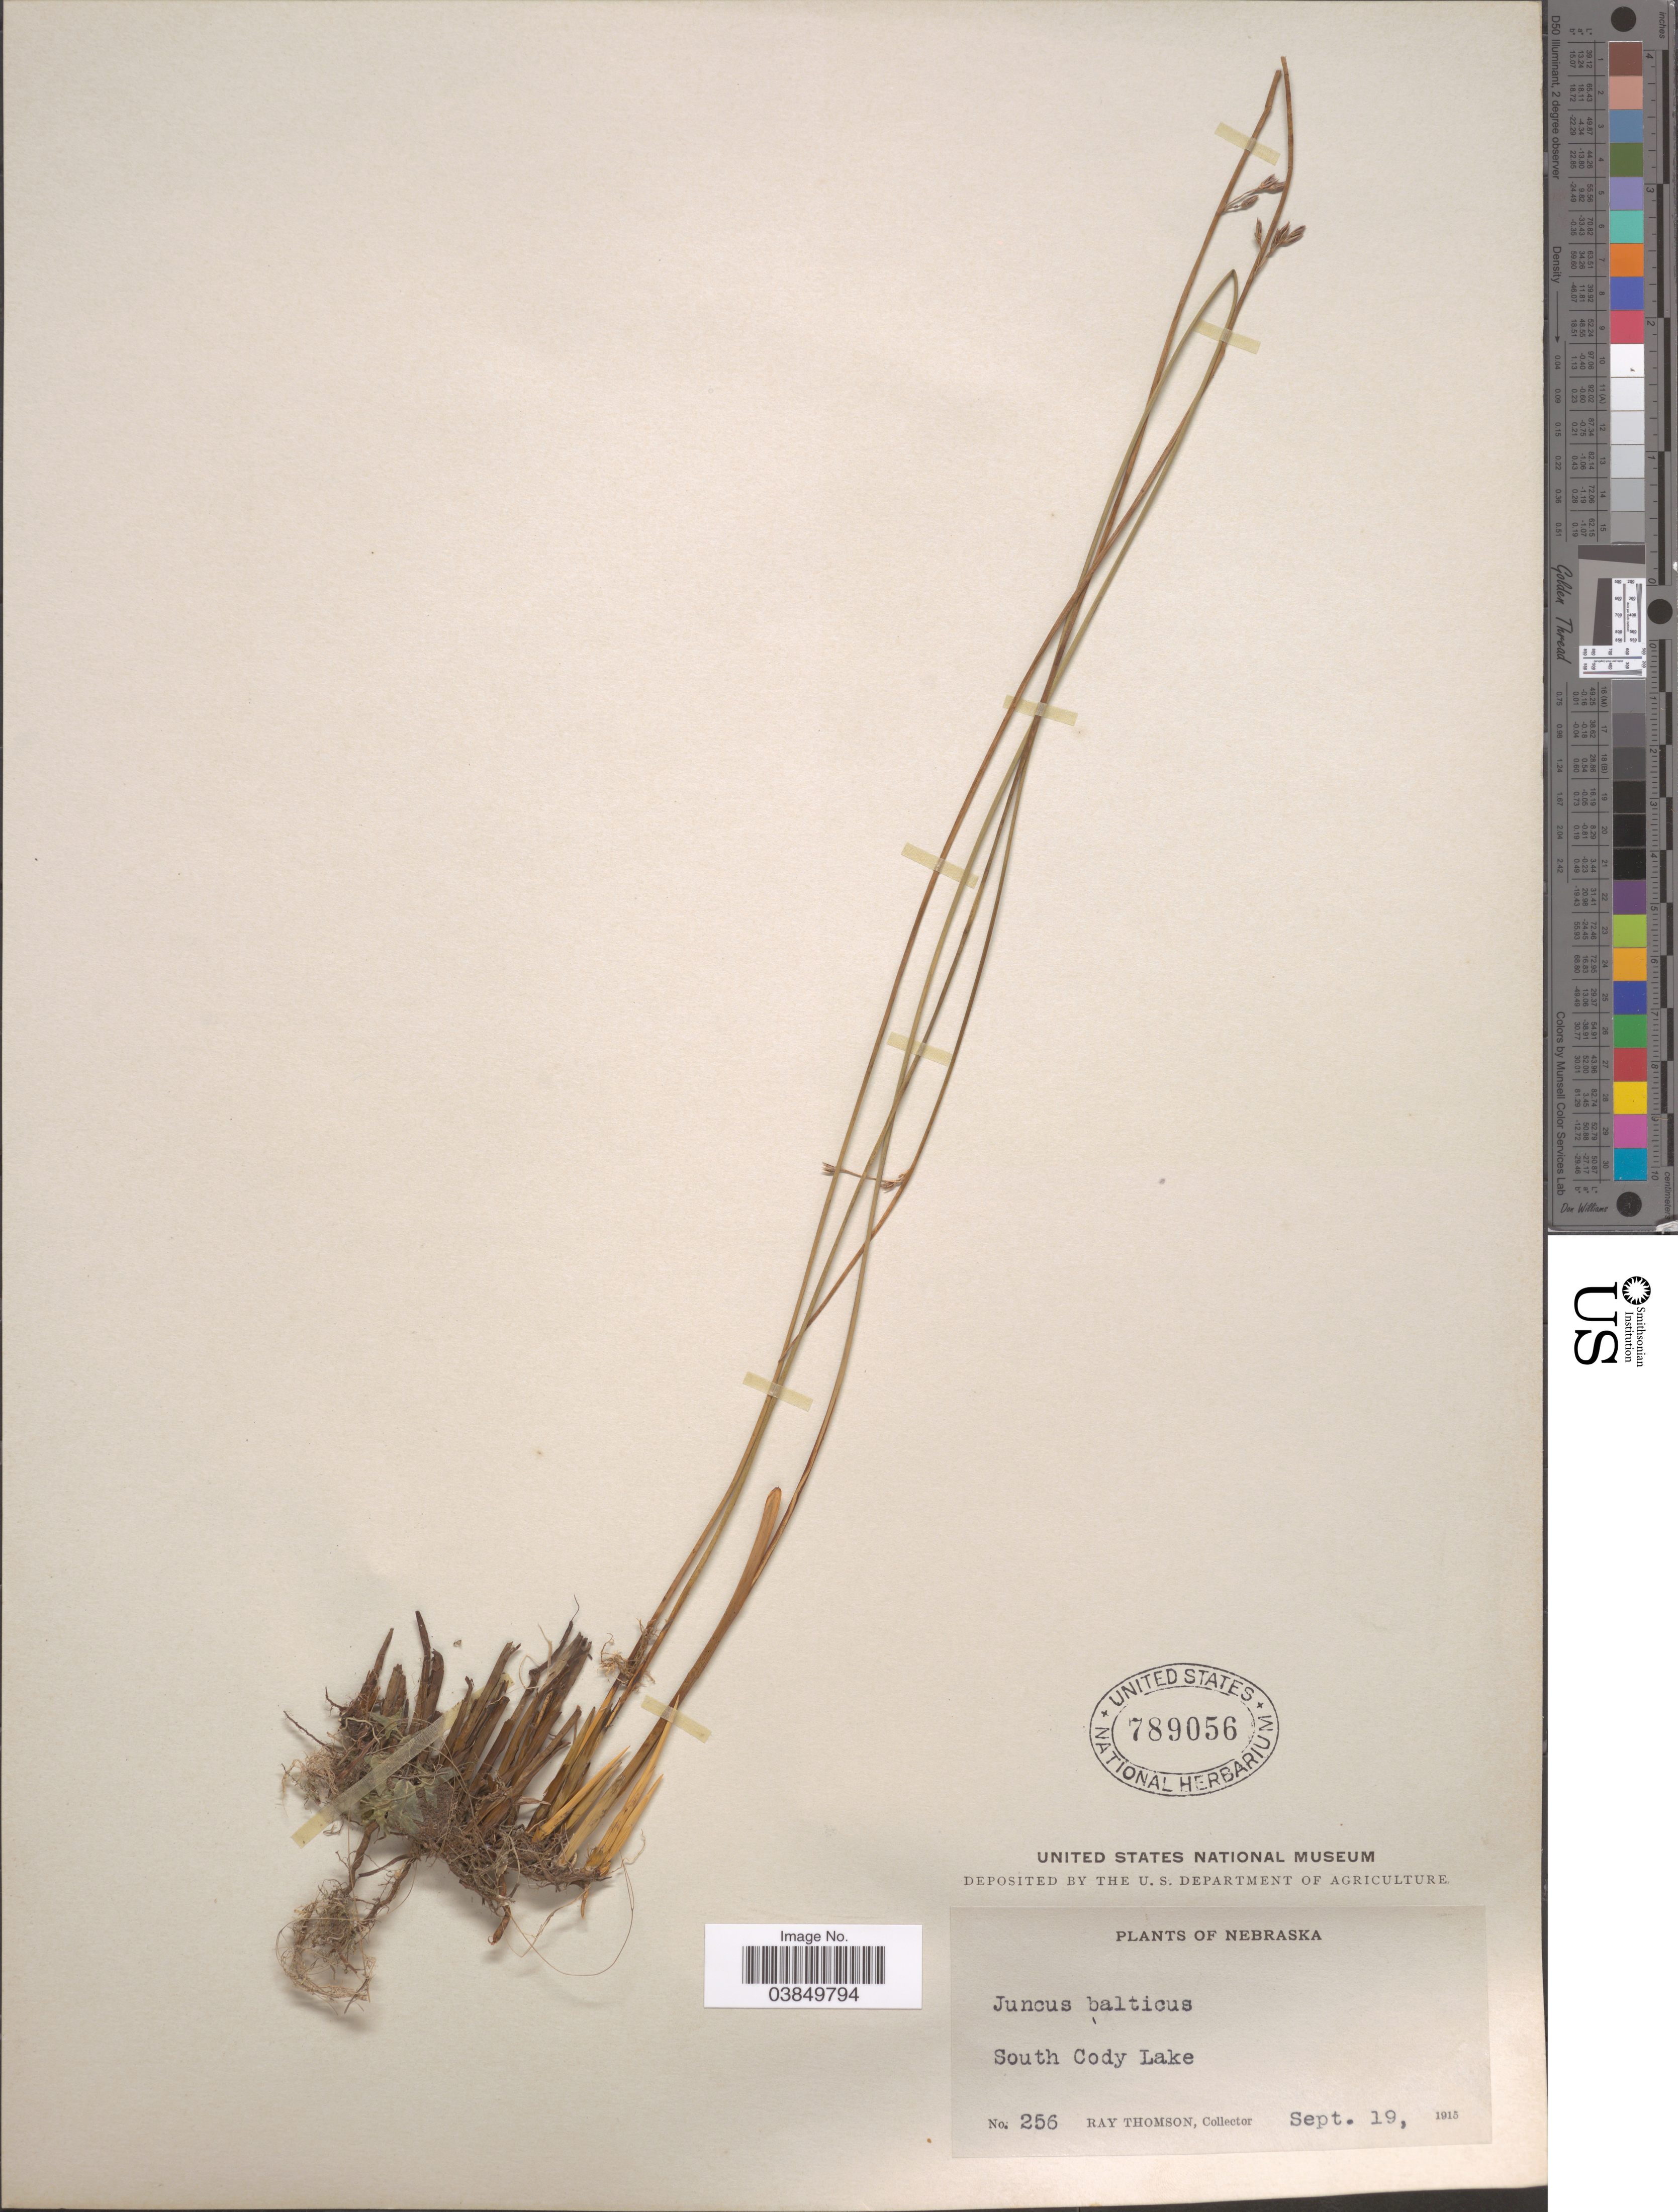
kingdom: Plantae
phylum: Tracheophyta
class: Liliopsida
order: Poales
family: Juncaceae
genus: Juncus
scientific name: Juncus balticus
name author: Willd.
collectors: R. Thomson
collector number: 256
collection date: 1915-09-19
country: United States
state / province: Nebraska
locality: South Cody Lake.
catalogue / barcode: US 789056